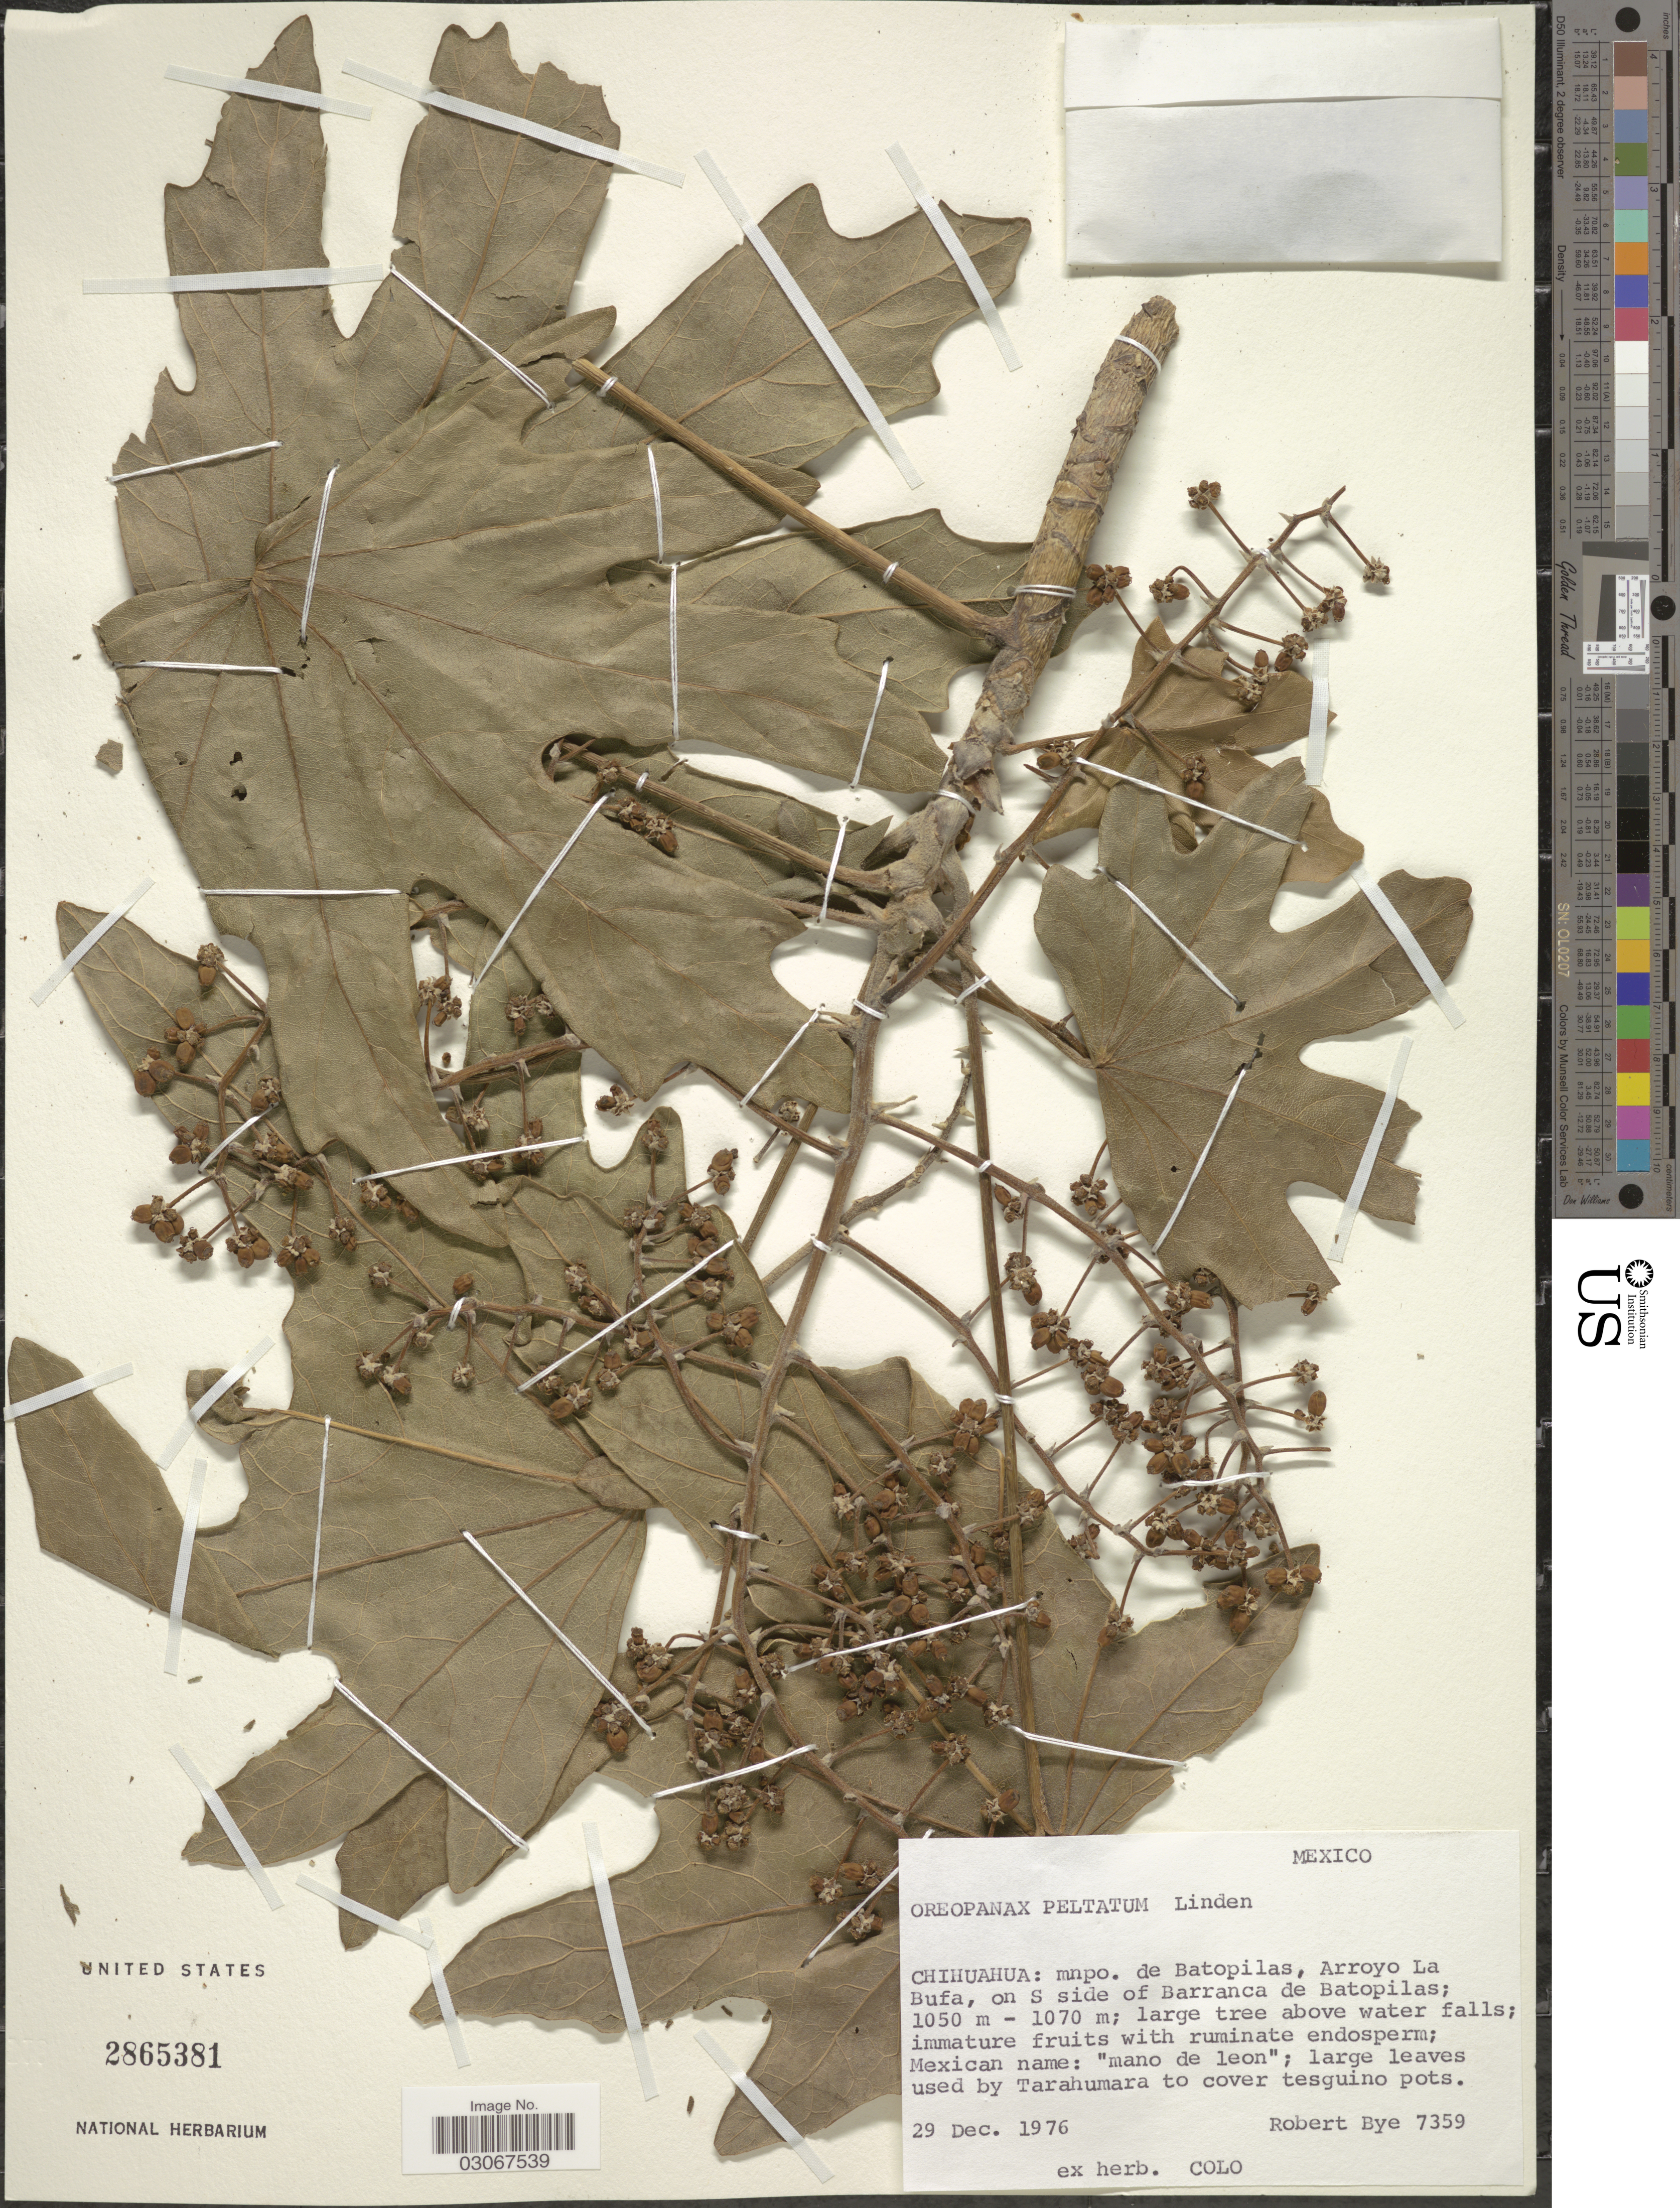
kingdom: Plantae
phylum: Tracheophyta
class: Magnoliopsida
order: Apiales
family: Araliaceae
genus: Oreopanax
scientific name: Oreopanax peltatus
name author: Linden ex Regel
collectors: R. A. Bye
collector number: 7359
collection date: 1976-12-29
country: Mexico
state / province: Chihuahua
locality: Mnpo. de Batopilas, Arroyo La Bufa, on S side of Barranca de Batopilas.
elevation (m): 1050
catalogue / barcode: US 2865381